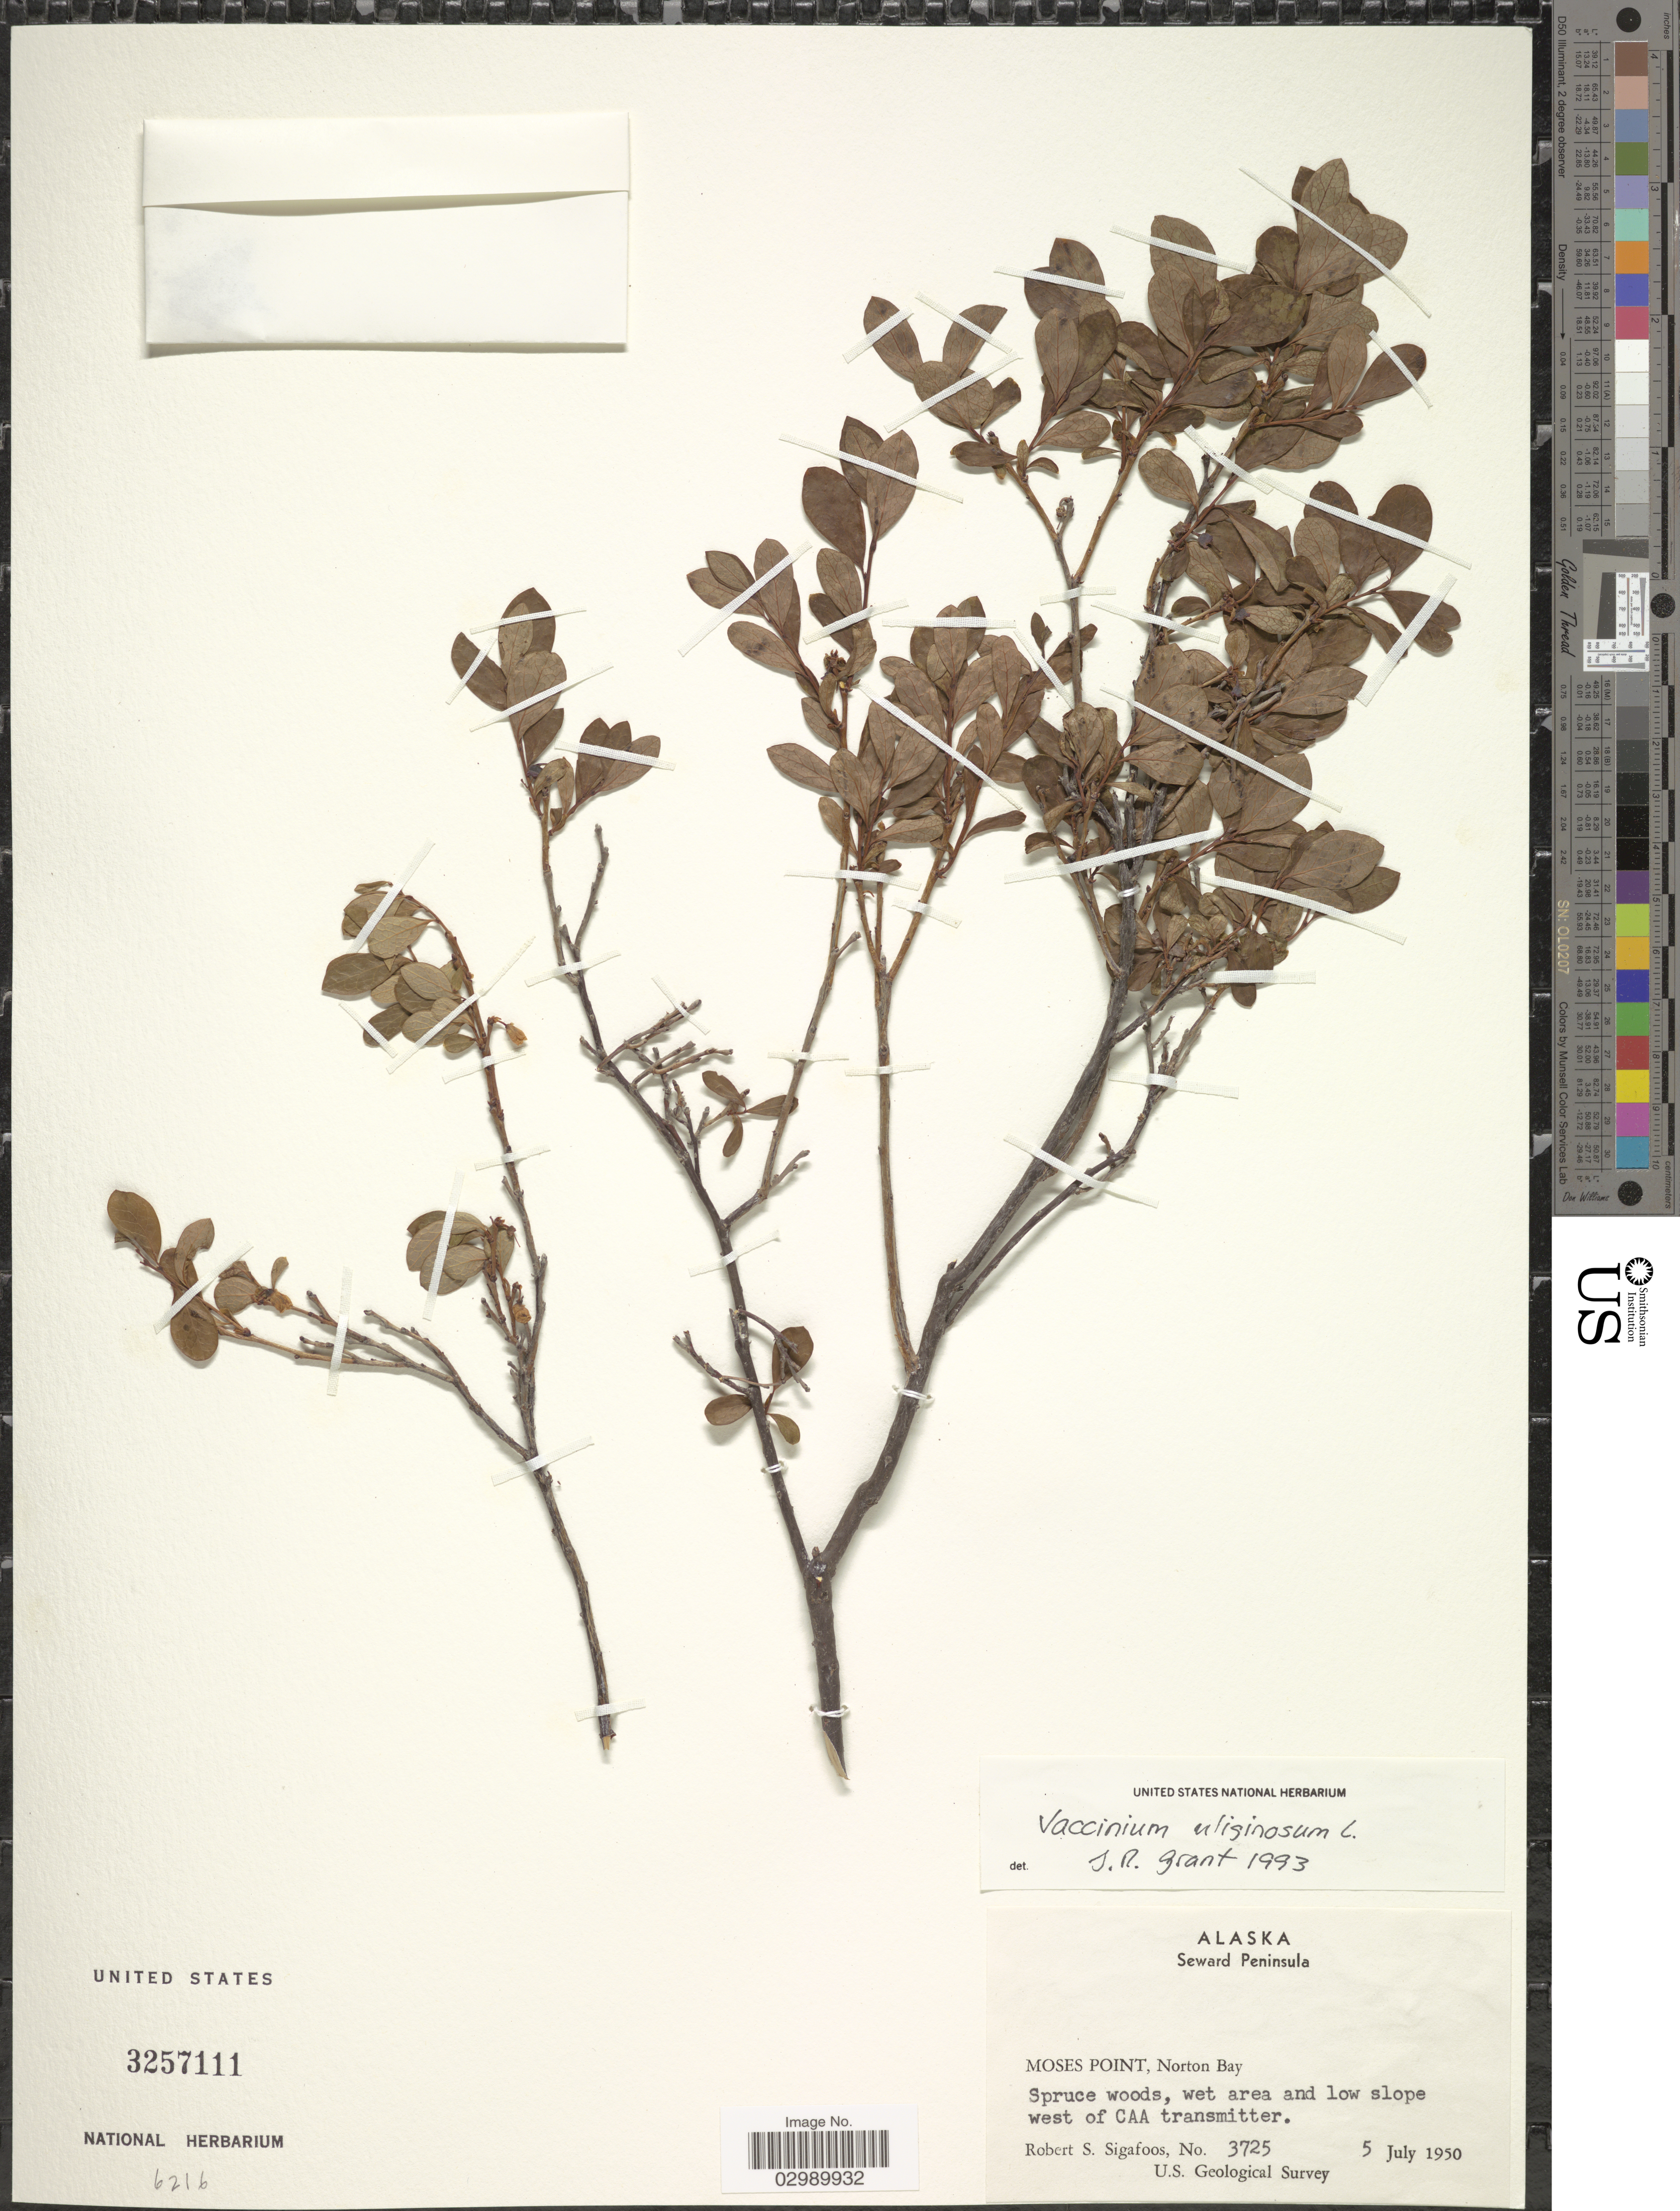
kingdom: Plantae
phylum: Tracheophyta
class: Magnoliopsida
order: Ericales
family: Ericaceae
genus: Vaccinium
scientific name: Vaccinium uliginosum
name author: L.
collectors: R. Sigafoos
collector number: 3725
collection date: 1950-07-05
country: United States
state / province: Alaska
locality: Seward Peninsula, Moses Point, Norton Bay, Spruce woods, wet area and low slope west of CAA transmitter.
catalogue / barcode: US 3257111